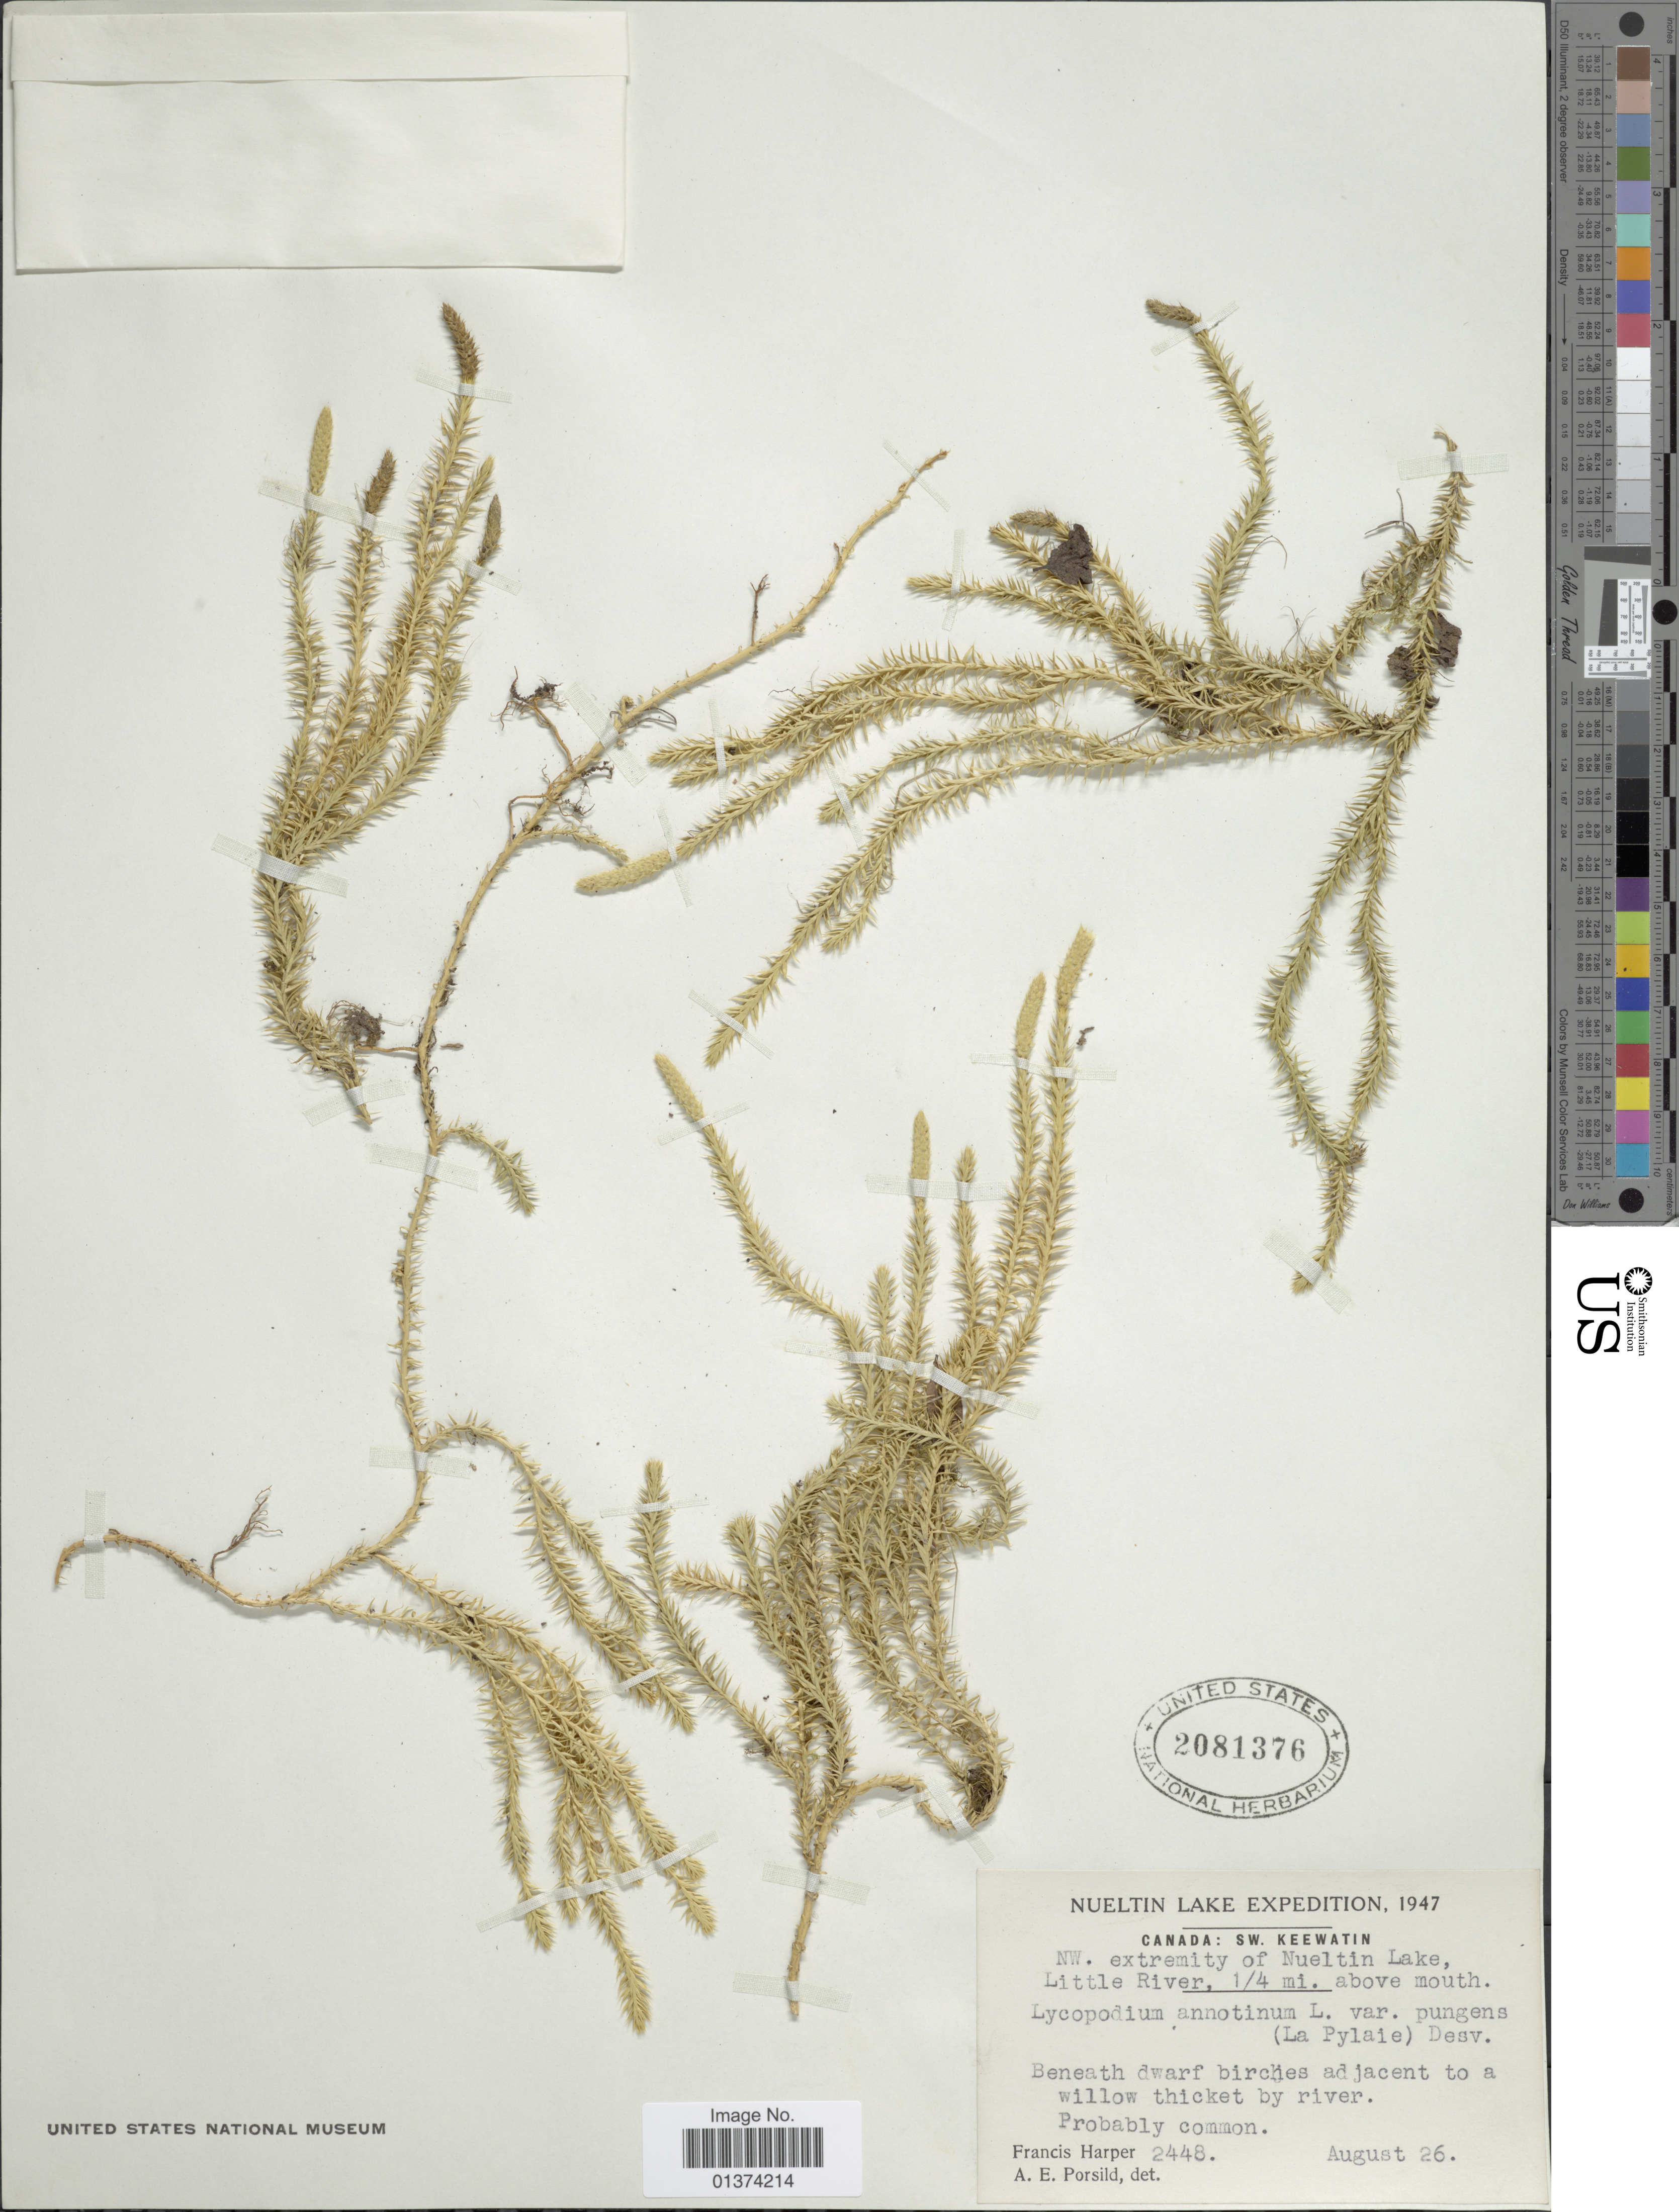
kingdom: Plantae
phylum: Tracheophyta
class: Lycopodiopsida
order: Lycopodiales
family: Lycopodiaceae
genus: Spinulum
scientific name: Spinulum annotinum subsp. annotinum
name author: (L.) A. Haines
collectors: F. Harper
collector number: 2448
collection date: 1947-08-26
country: Canada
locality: SW.Keewatin, NW extremity of Nueltin Lake Little River, ¼ mi. above mouth.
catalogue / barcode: US 2081376